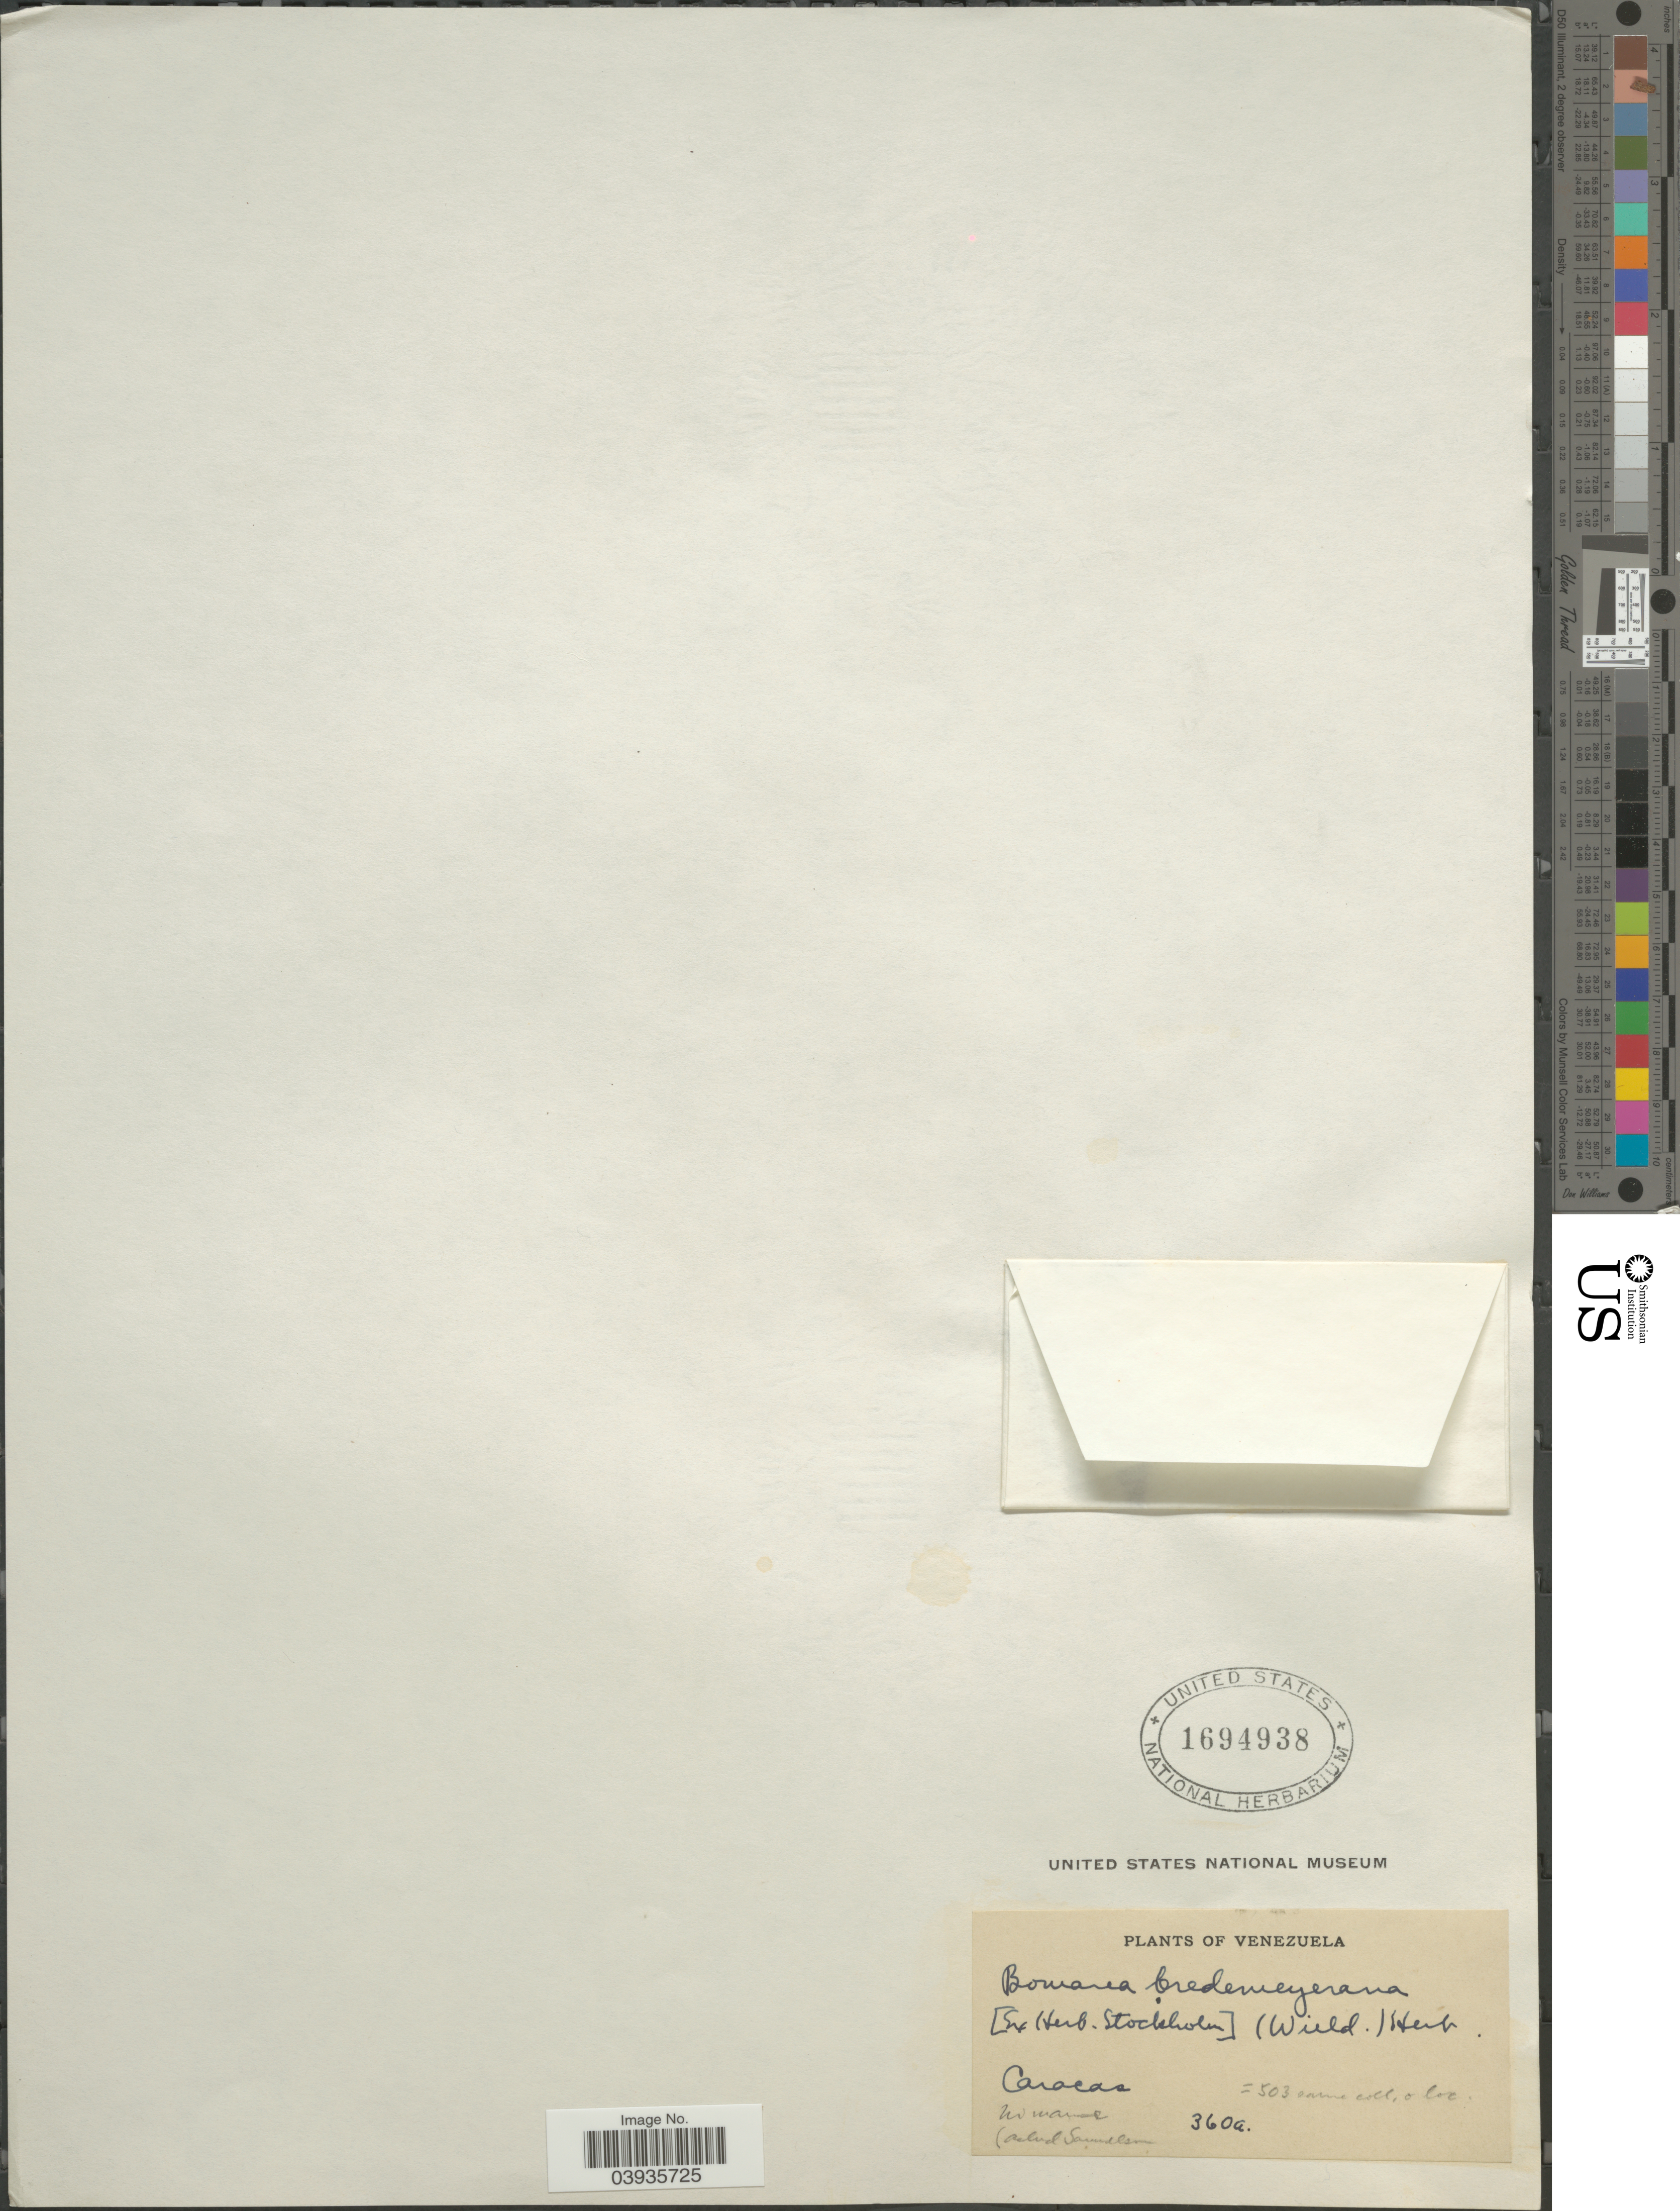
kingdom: Plantae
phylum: Tracheophyta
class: Liliopsida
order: Liliales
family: Alstroemeriaceae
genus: Bomarea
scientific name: Bomarea bredemeyeriana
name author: Herb.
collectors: ex herb. Stockholm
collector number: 360a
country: Venezuela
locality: Caracas.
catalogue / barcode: US 1694938